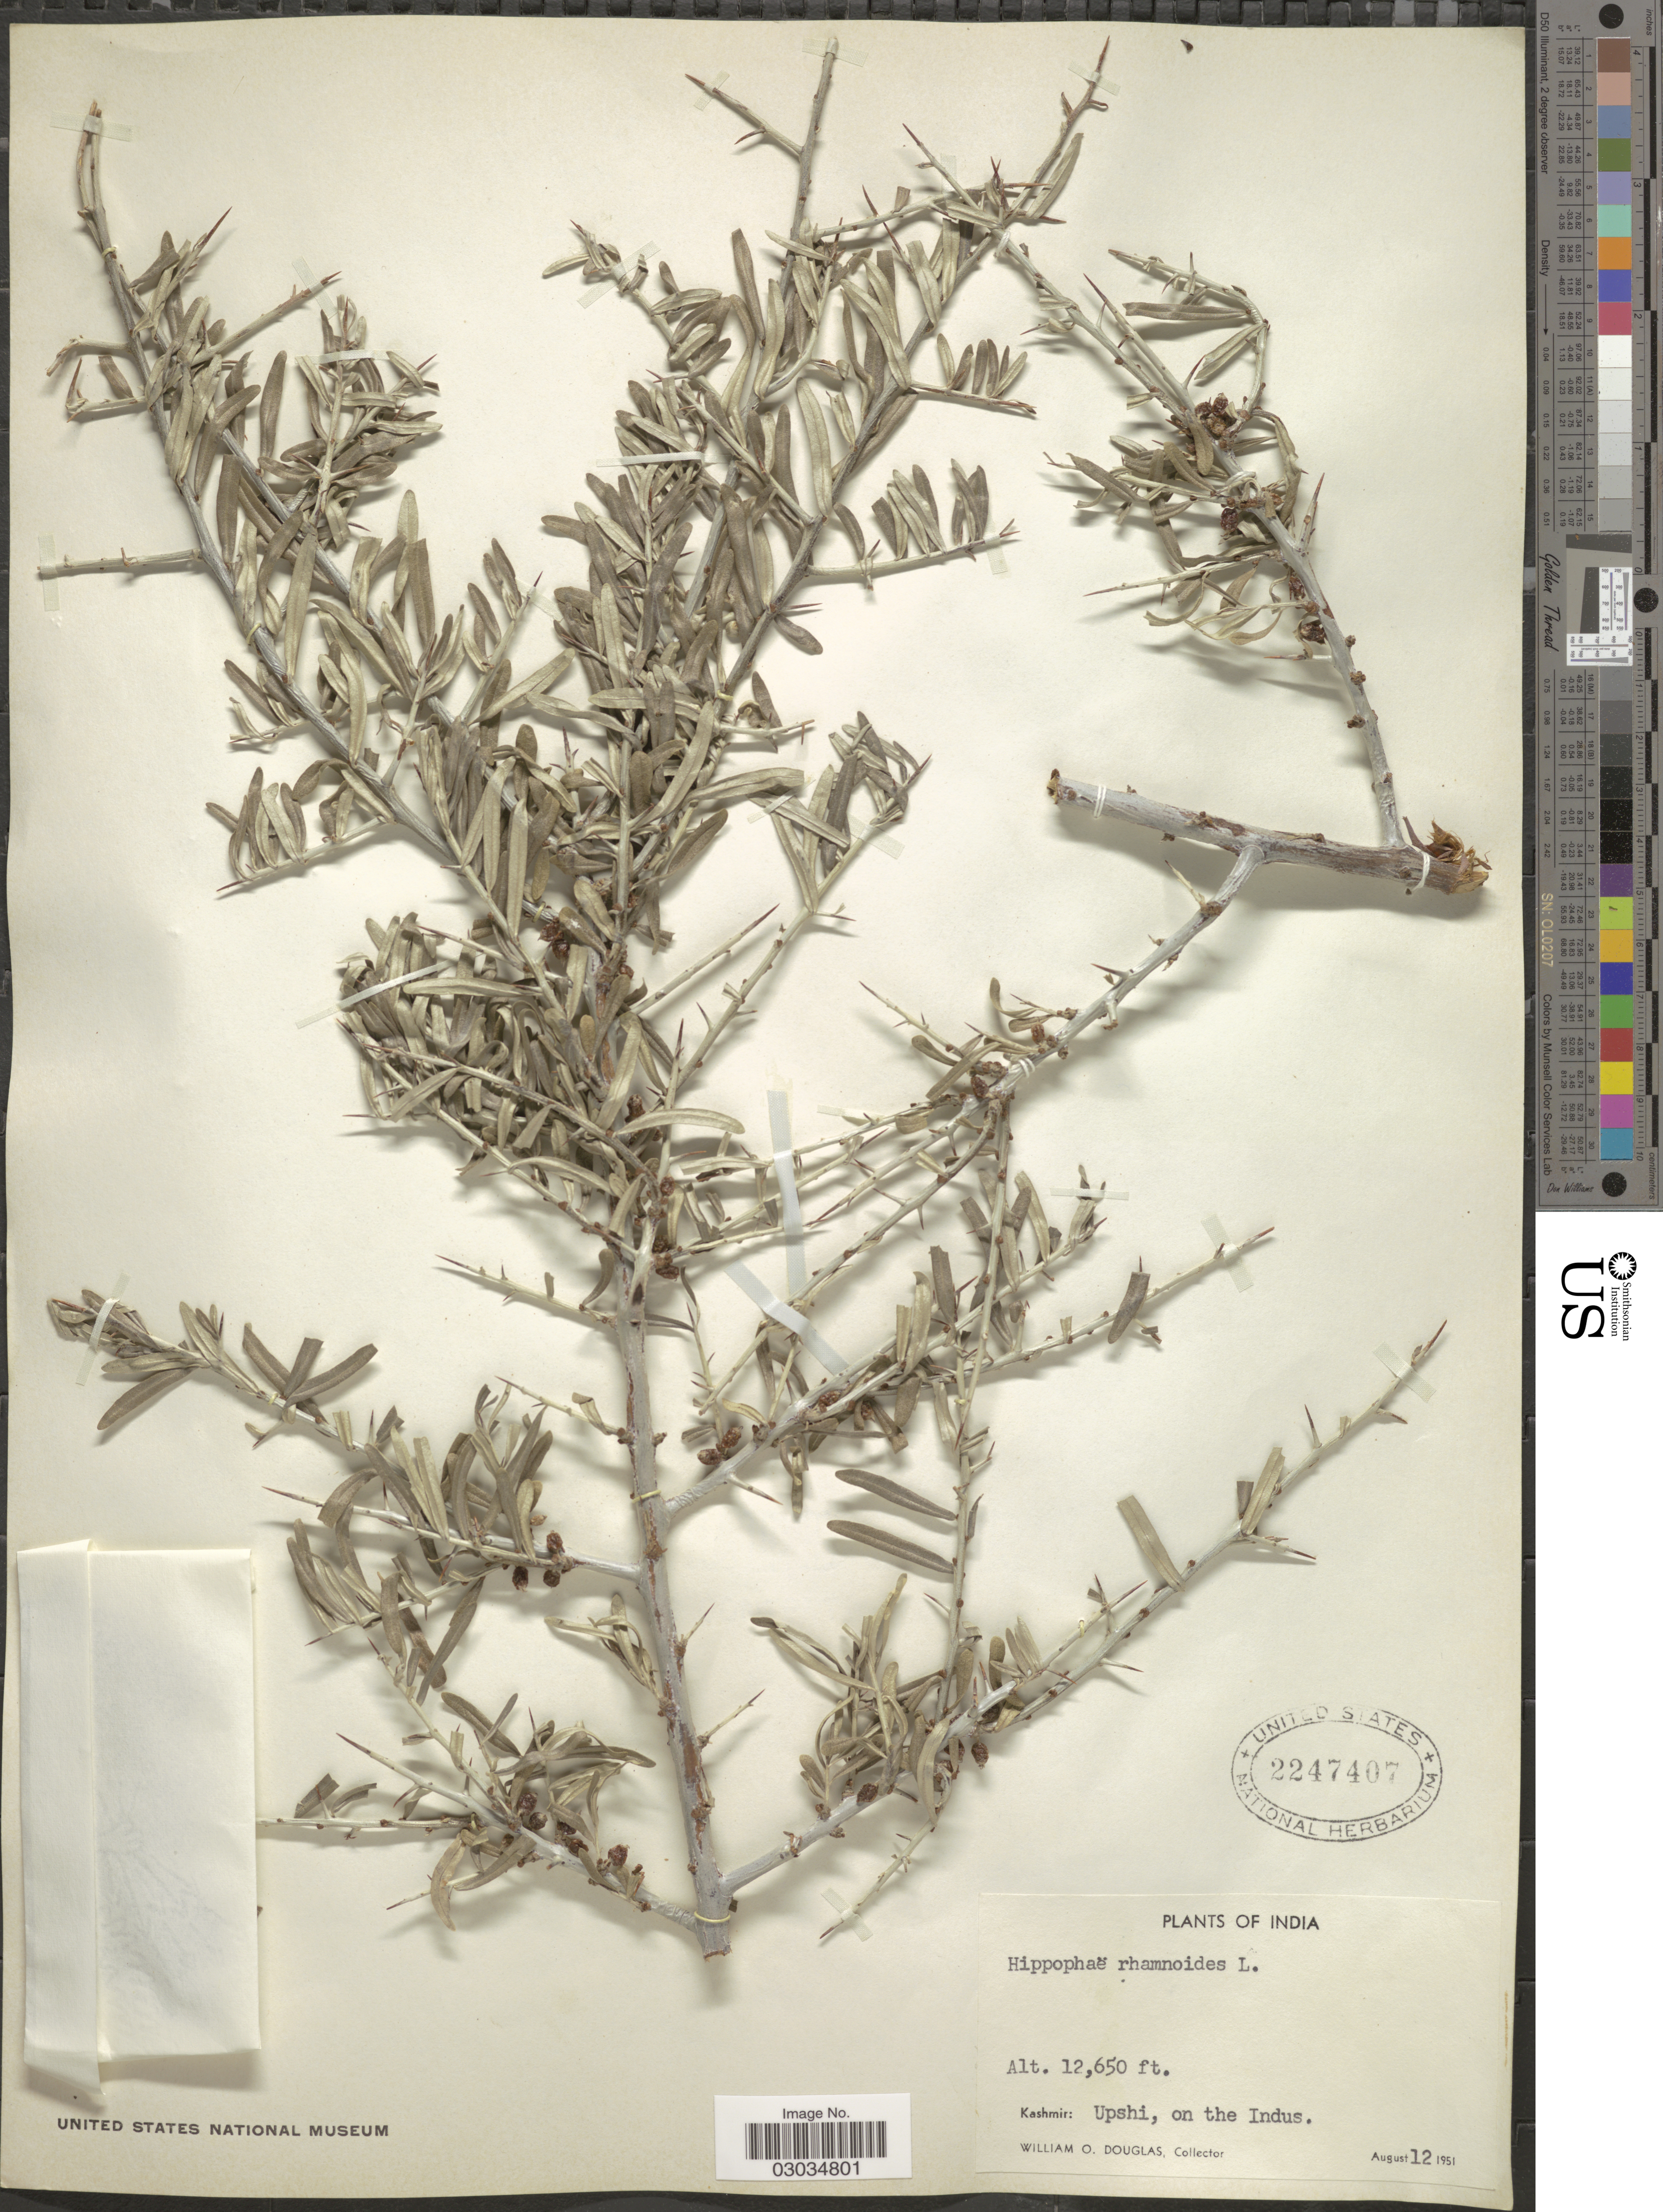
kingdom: Plantae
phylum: Tracheophyta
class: Magnoliopsida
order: Rosales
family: Elaeagnaceae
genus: Hippophae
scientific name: Hippophae rhamnoides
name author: L.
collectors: W. Douglas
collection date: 1951-08-12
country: India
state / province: Jammu and Kashmir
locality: Kashmir: Upshi, on the Indus.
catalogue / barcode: US 2247407